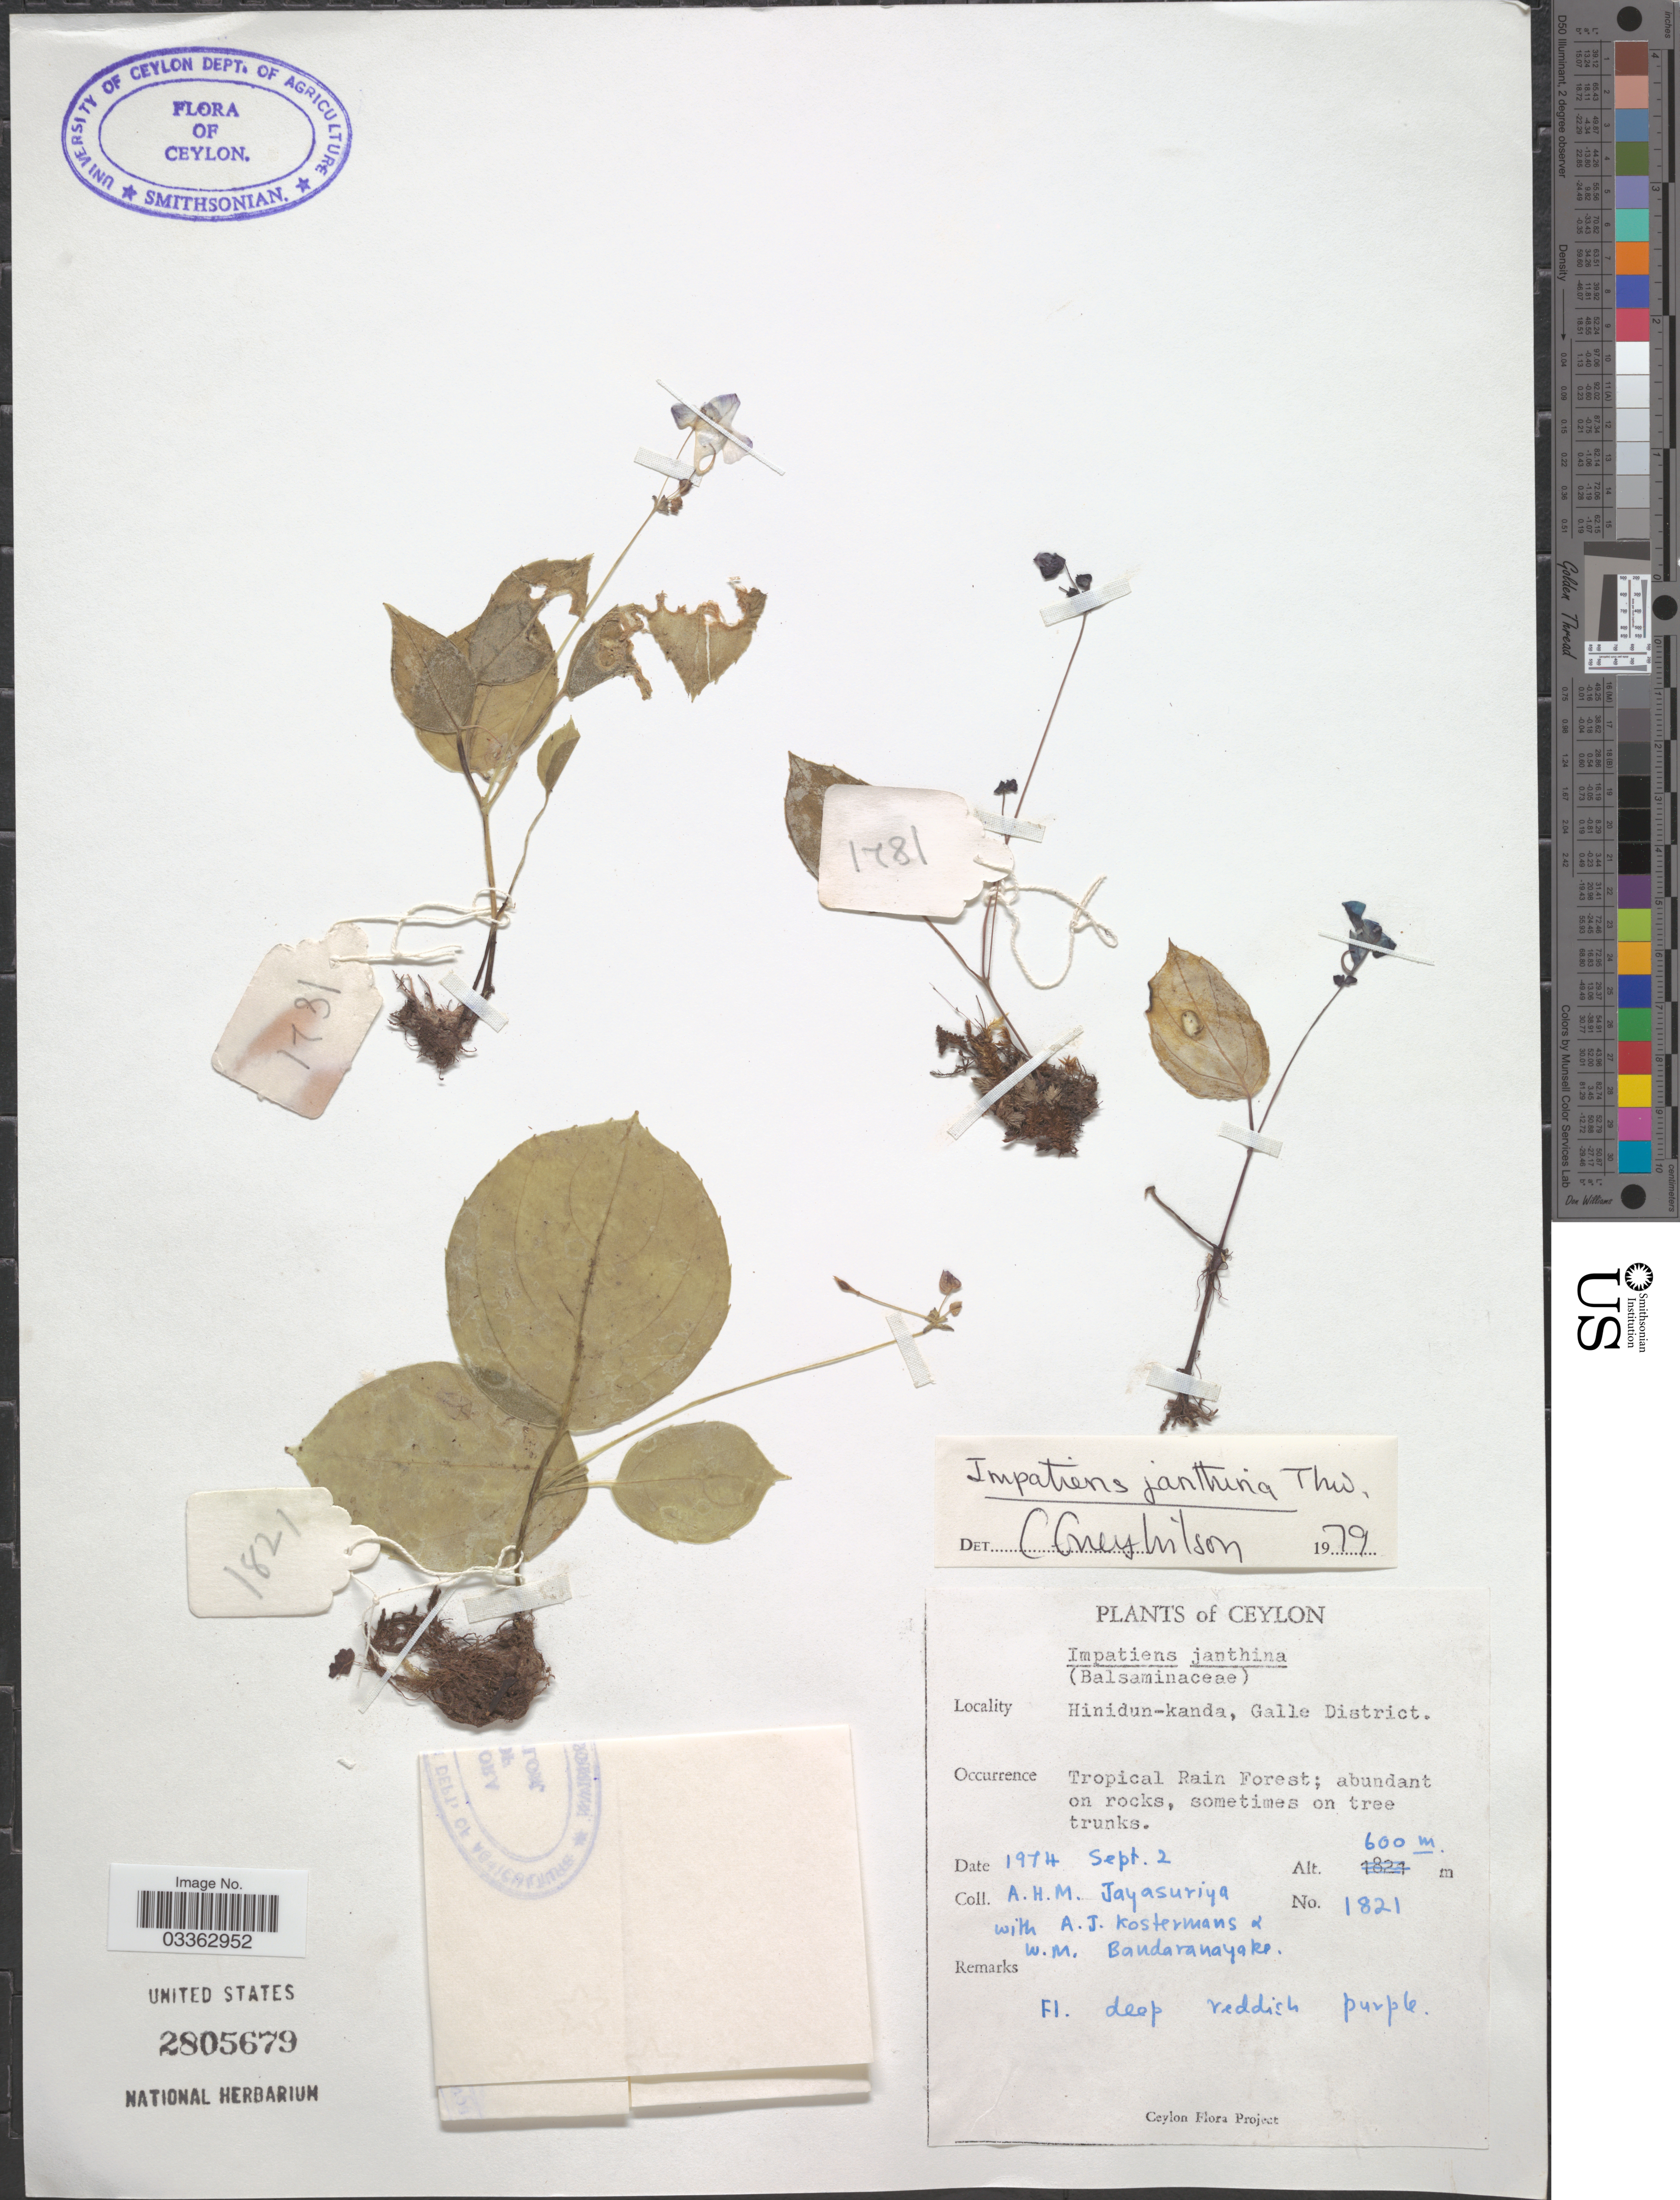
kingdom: Plantae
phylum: Tracheophyta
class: Magnoliopsida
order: Ericales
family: Balsaminaceae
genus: Impatiens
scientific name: Impatiens janthina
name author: Thwaites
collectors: A. H. Jayasuriya, A. J. G. Kostermans & W. Bandaranayake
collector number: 1821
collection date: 1974-09-02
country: Sri Lanka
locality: Ceylon. Hinidun-kanda, Galle District.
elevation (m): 600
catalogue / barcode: US 2805679